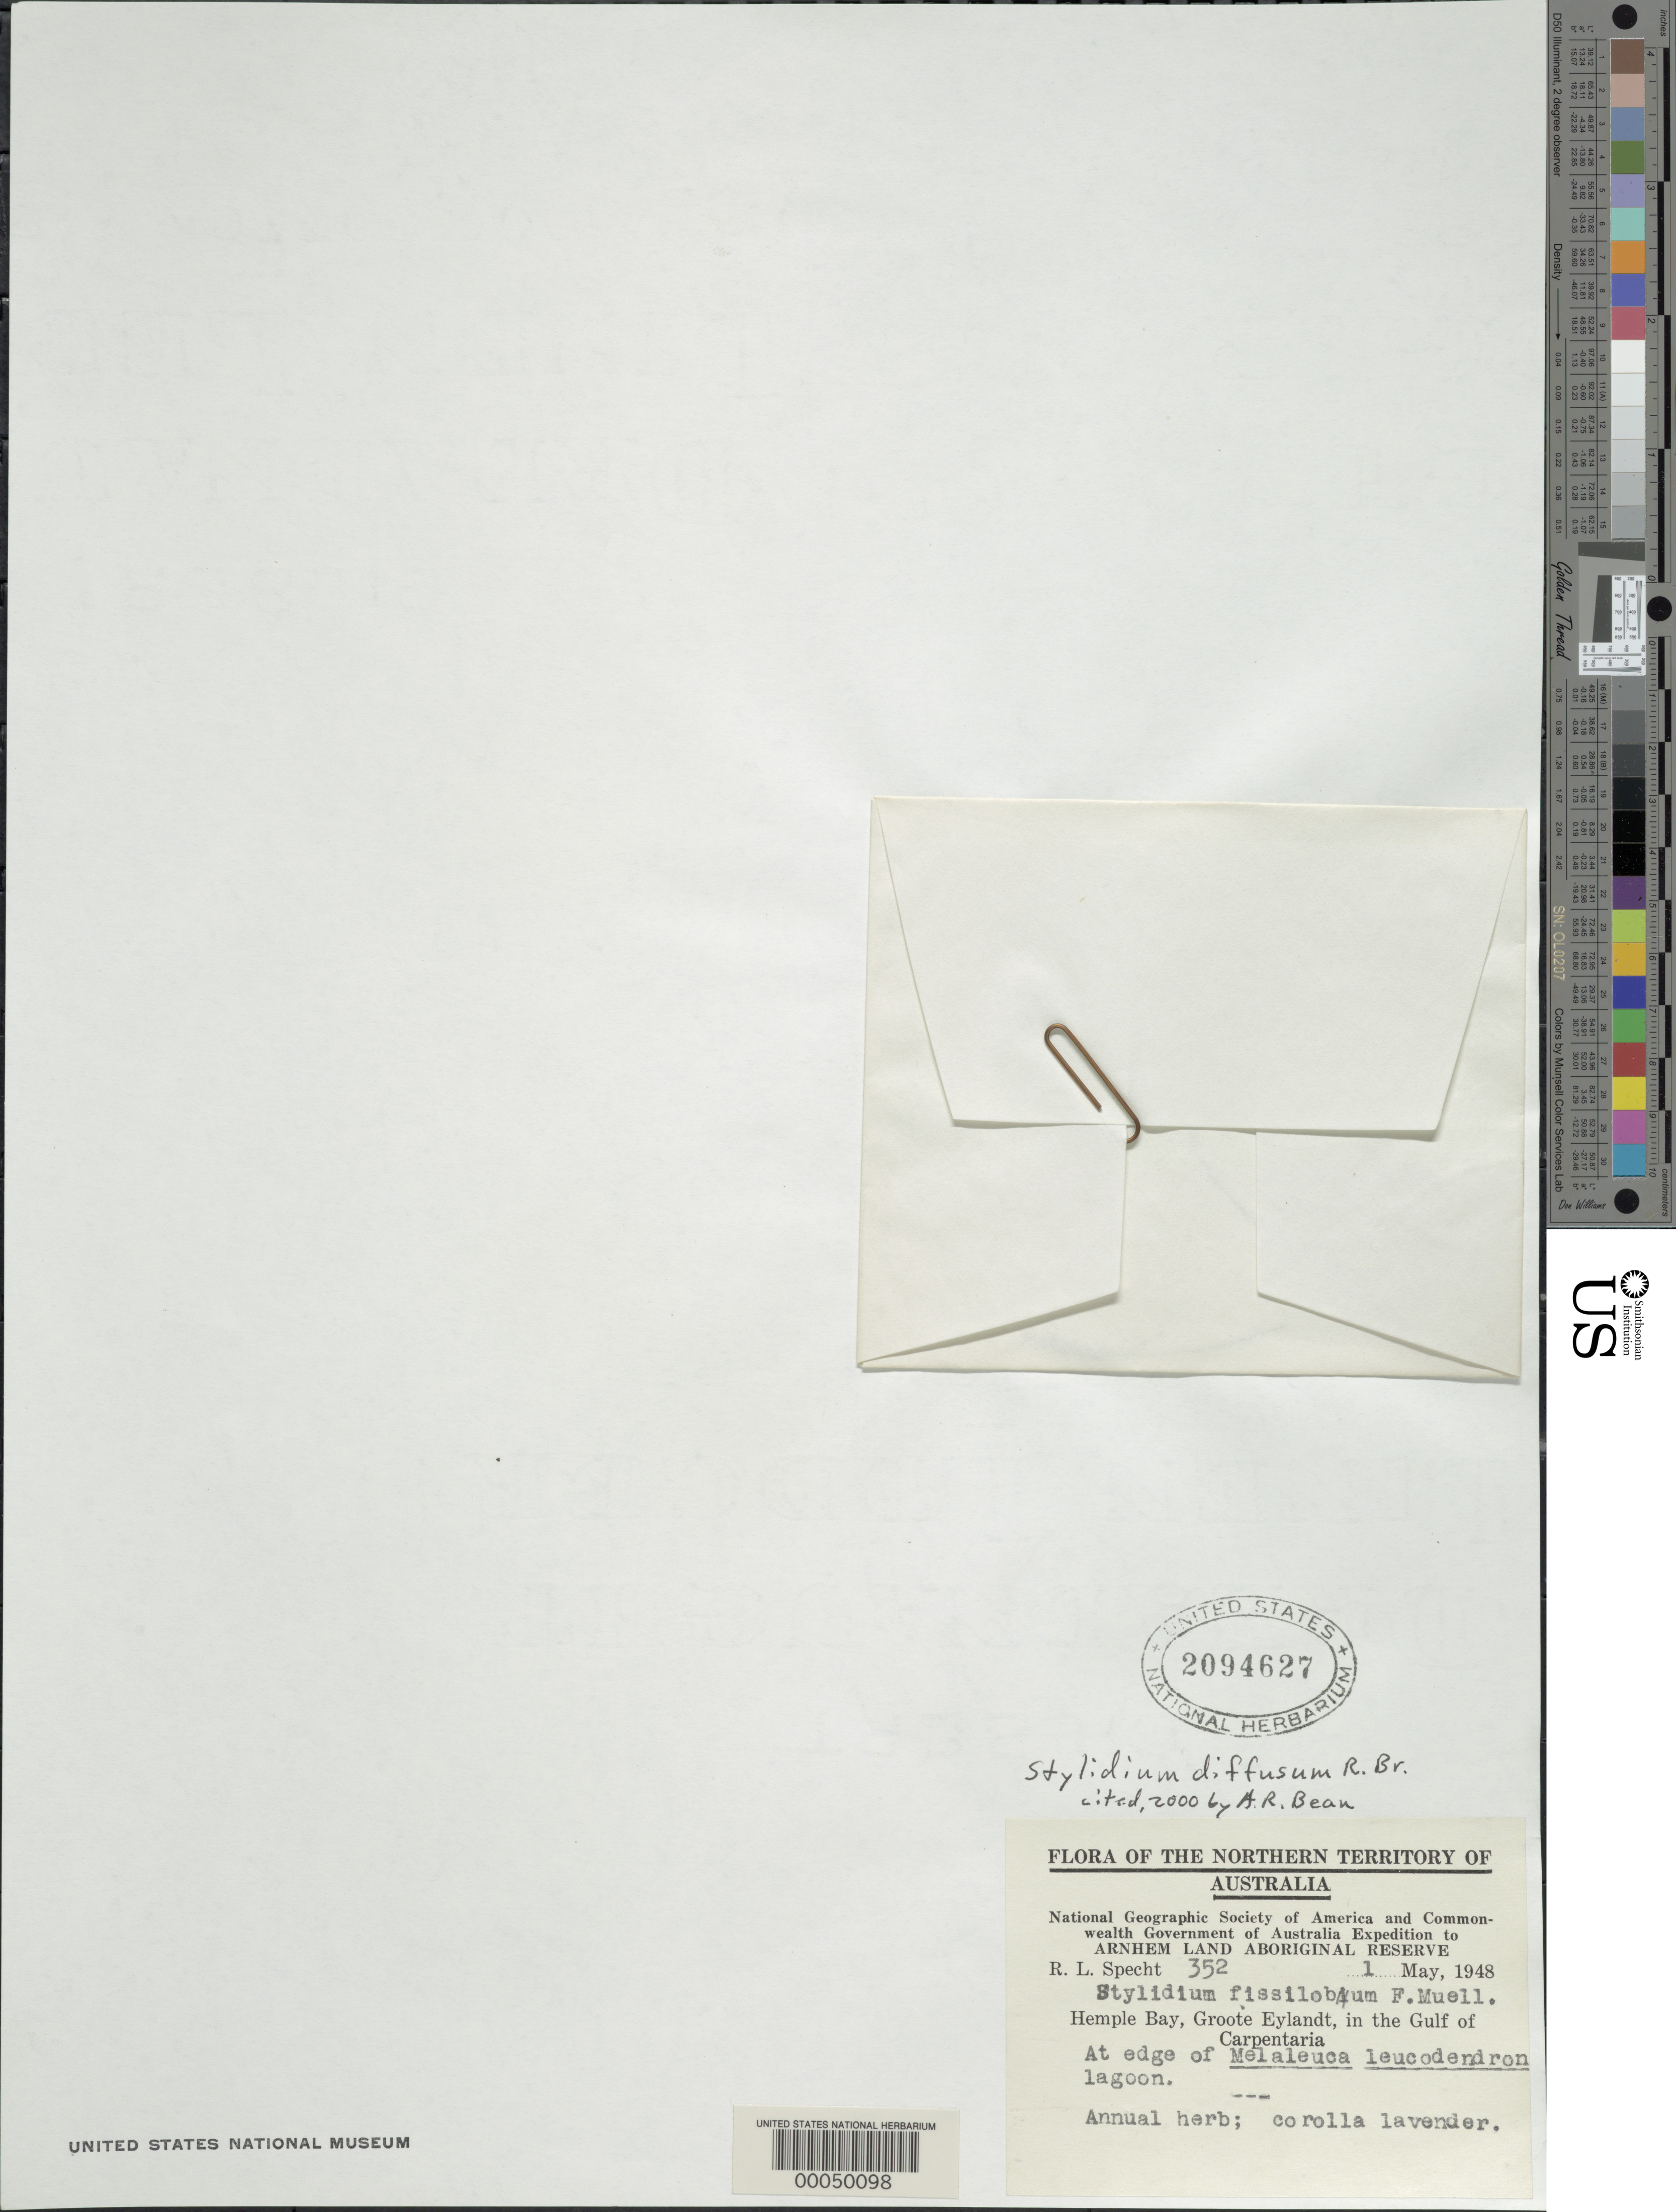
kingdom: Plantae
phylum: Tracheophyta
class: Magnoliopsida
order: Asterales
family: Stylidiaceae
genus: Stylidium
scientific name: Stylidium diffusum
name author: R. Br.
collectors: R. L. Specht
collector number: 352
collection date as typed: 01 May 1948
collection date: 1948-05-01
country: Australia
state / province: Northern Territory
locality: Hemple bay, groote eylandt, in the gulf of carpentaria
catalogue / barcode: US 2094627